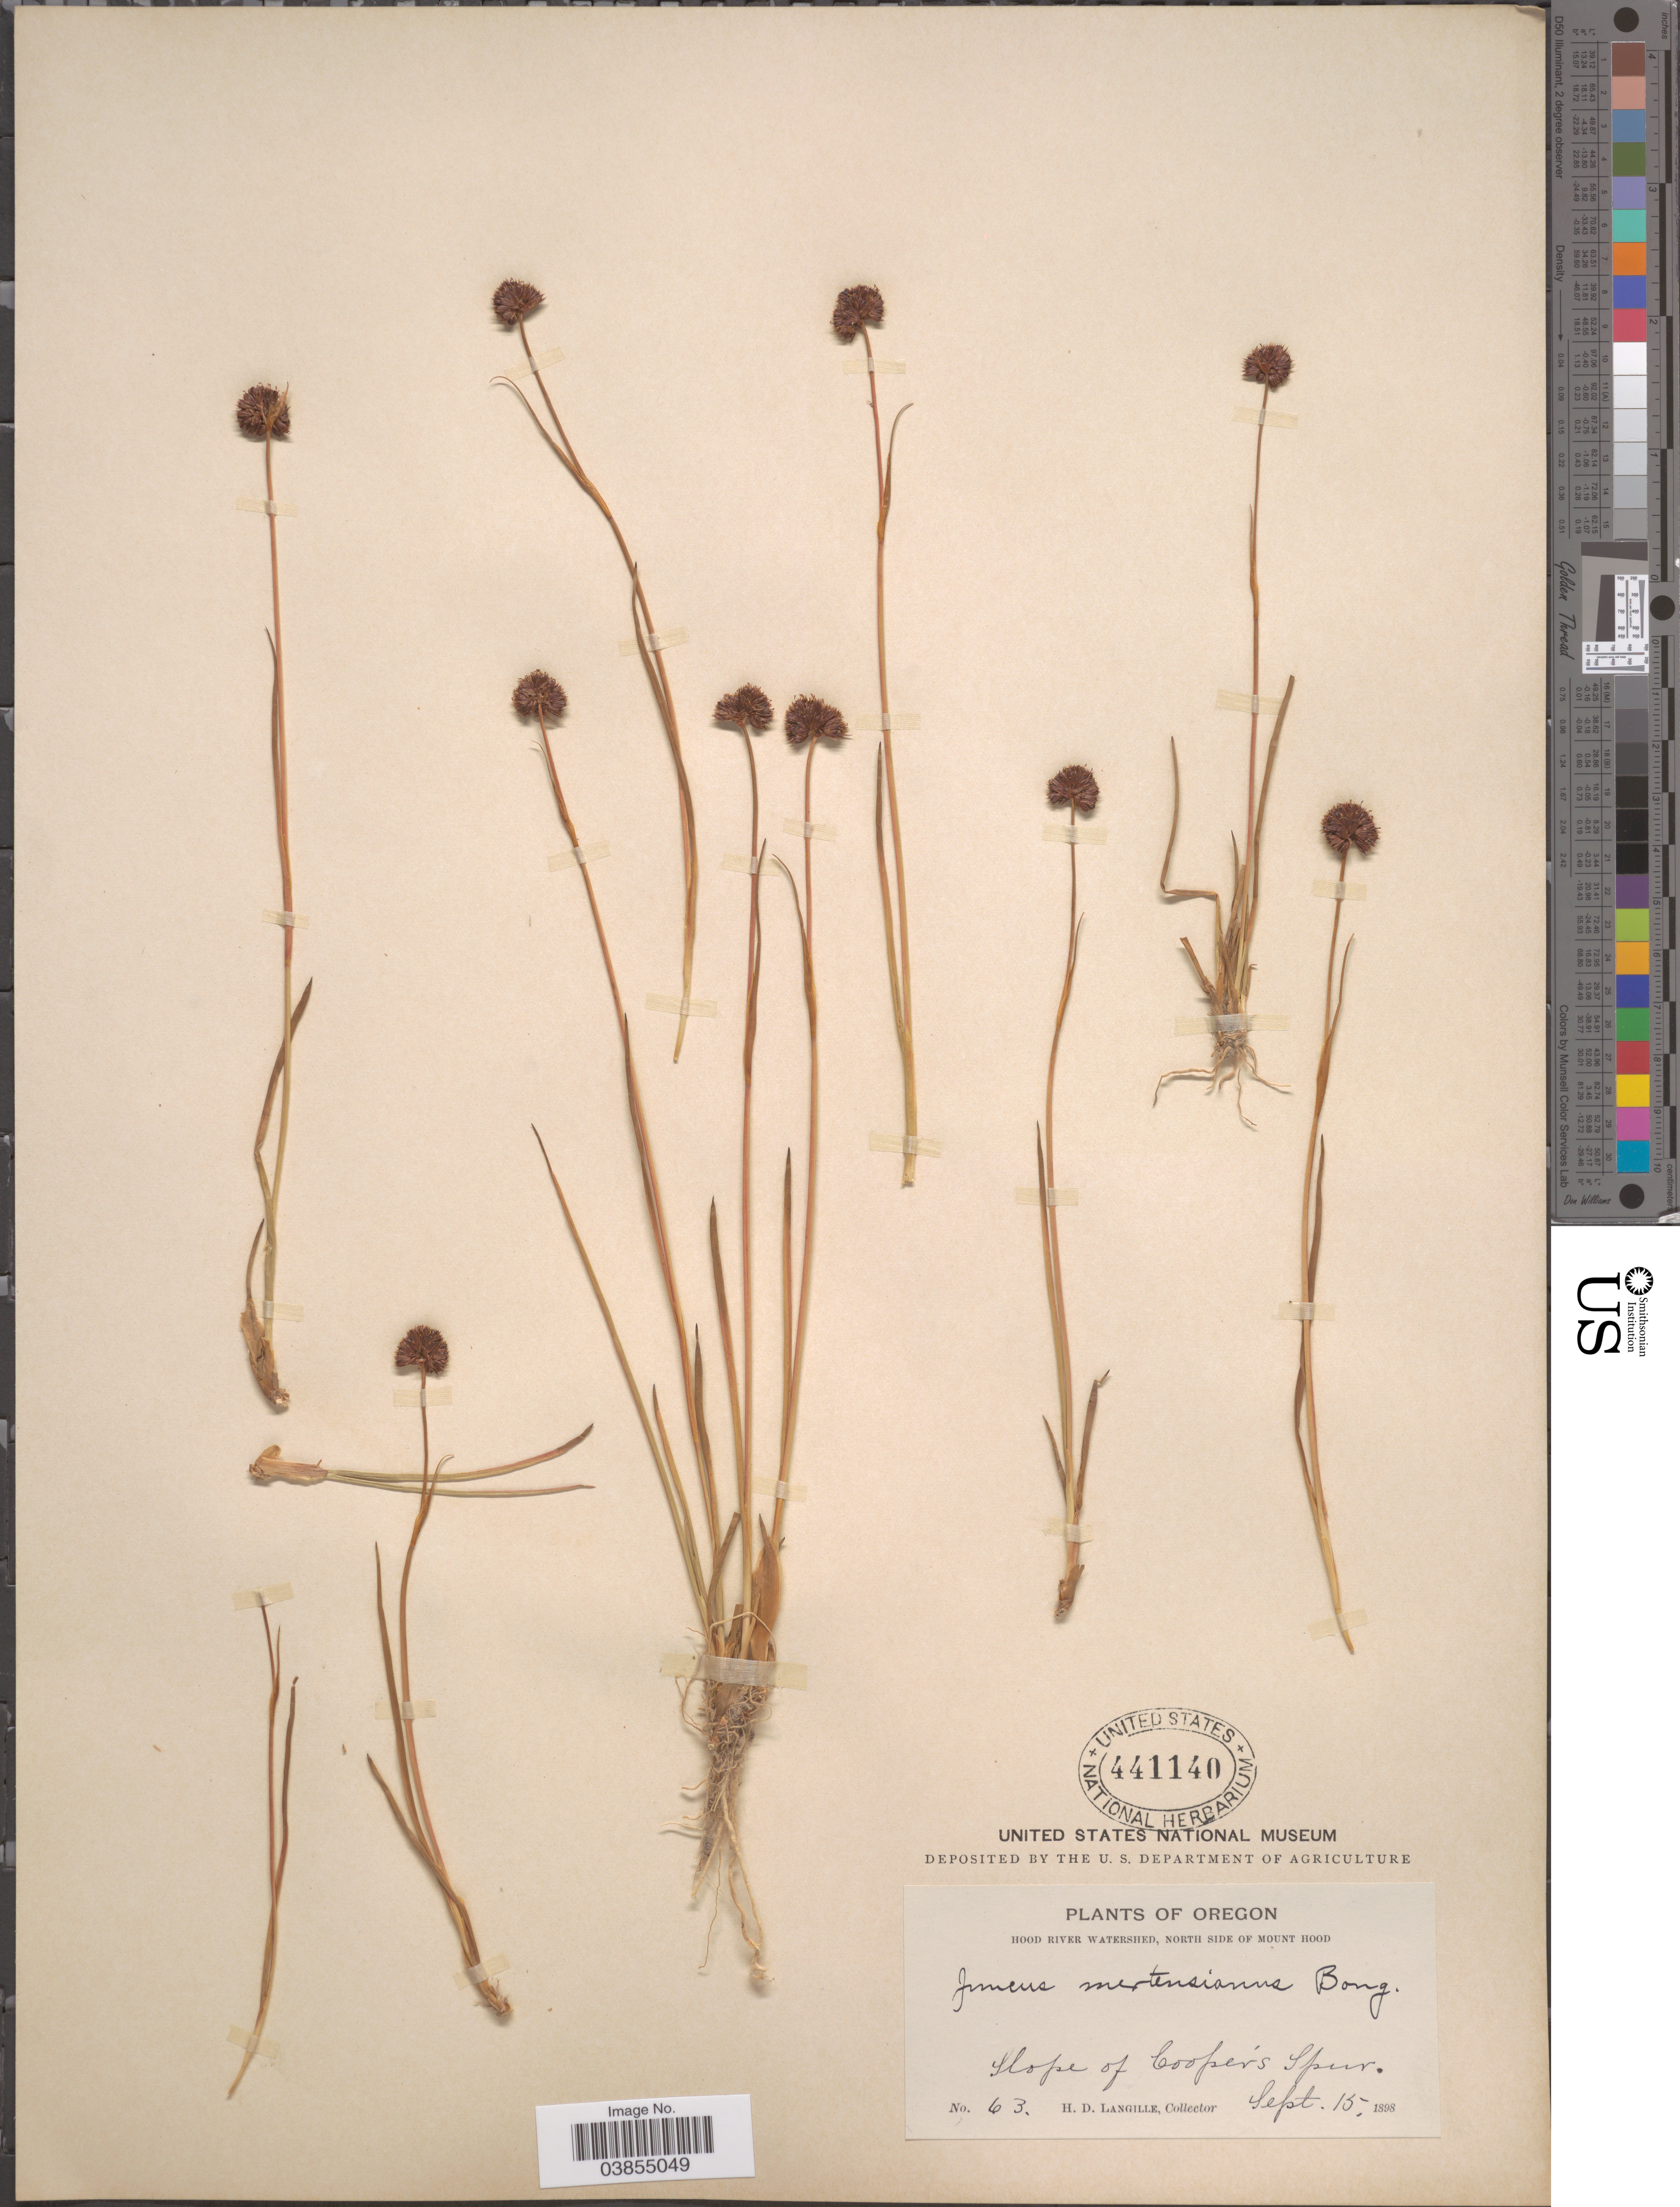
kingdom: Plantae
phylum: Tracheophyta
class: Liliopsida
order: Poales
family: Juncaceae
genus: Juncus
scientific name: Juncus mertensianus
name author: Bong.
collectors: H. Langille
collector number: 63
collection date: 1898-09-15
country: United States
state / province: Oregon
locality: Hood River Watershed, North side of Mount Hood. Hope of Cooper's Spur.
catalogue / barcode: US 441140